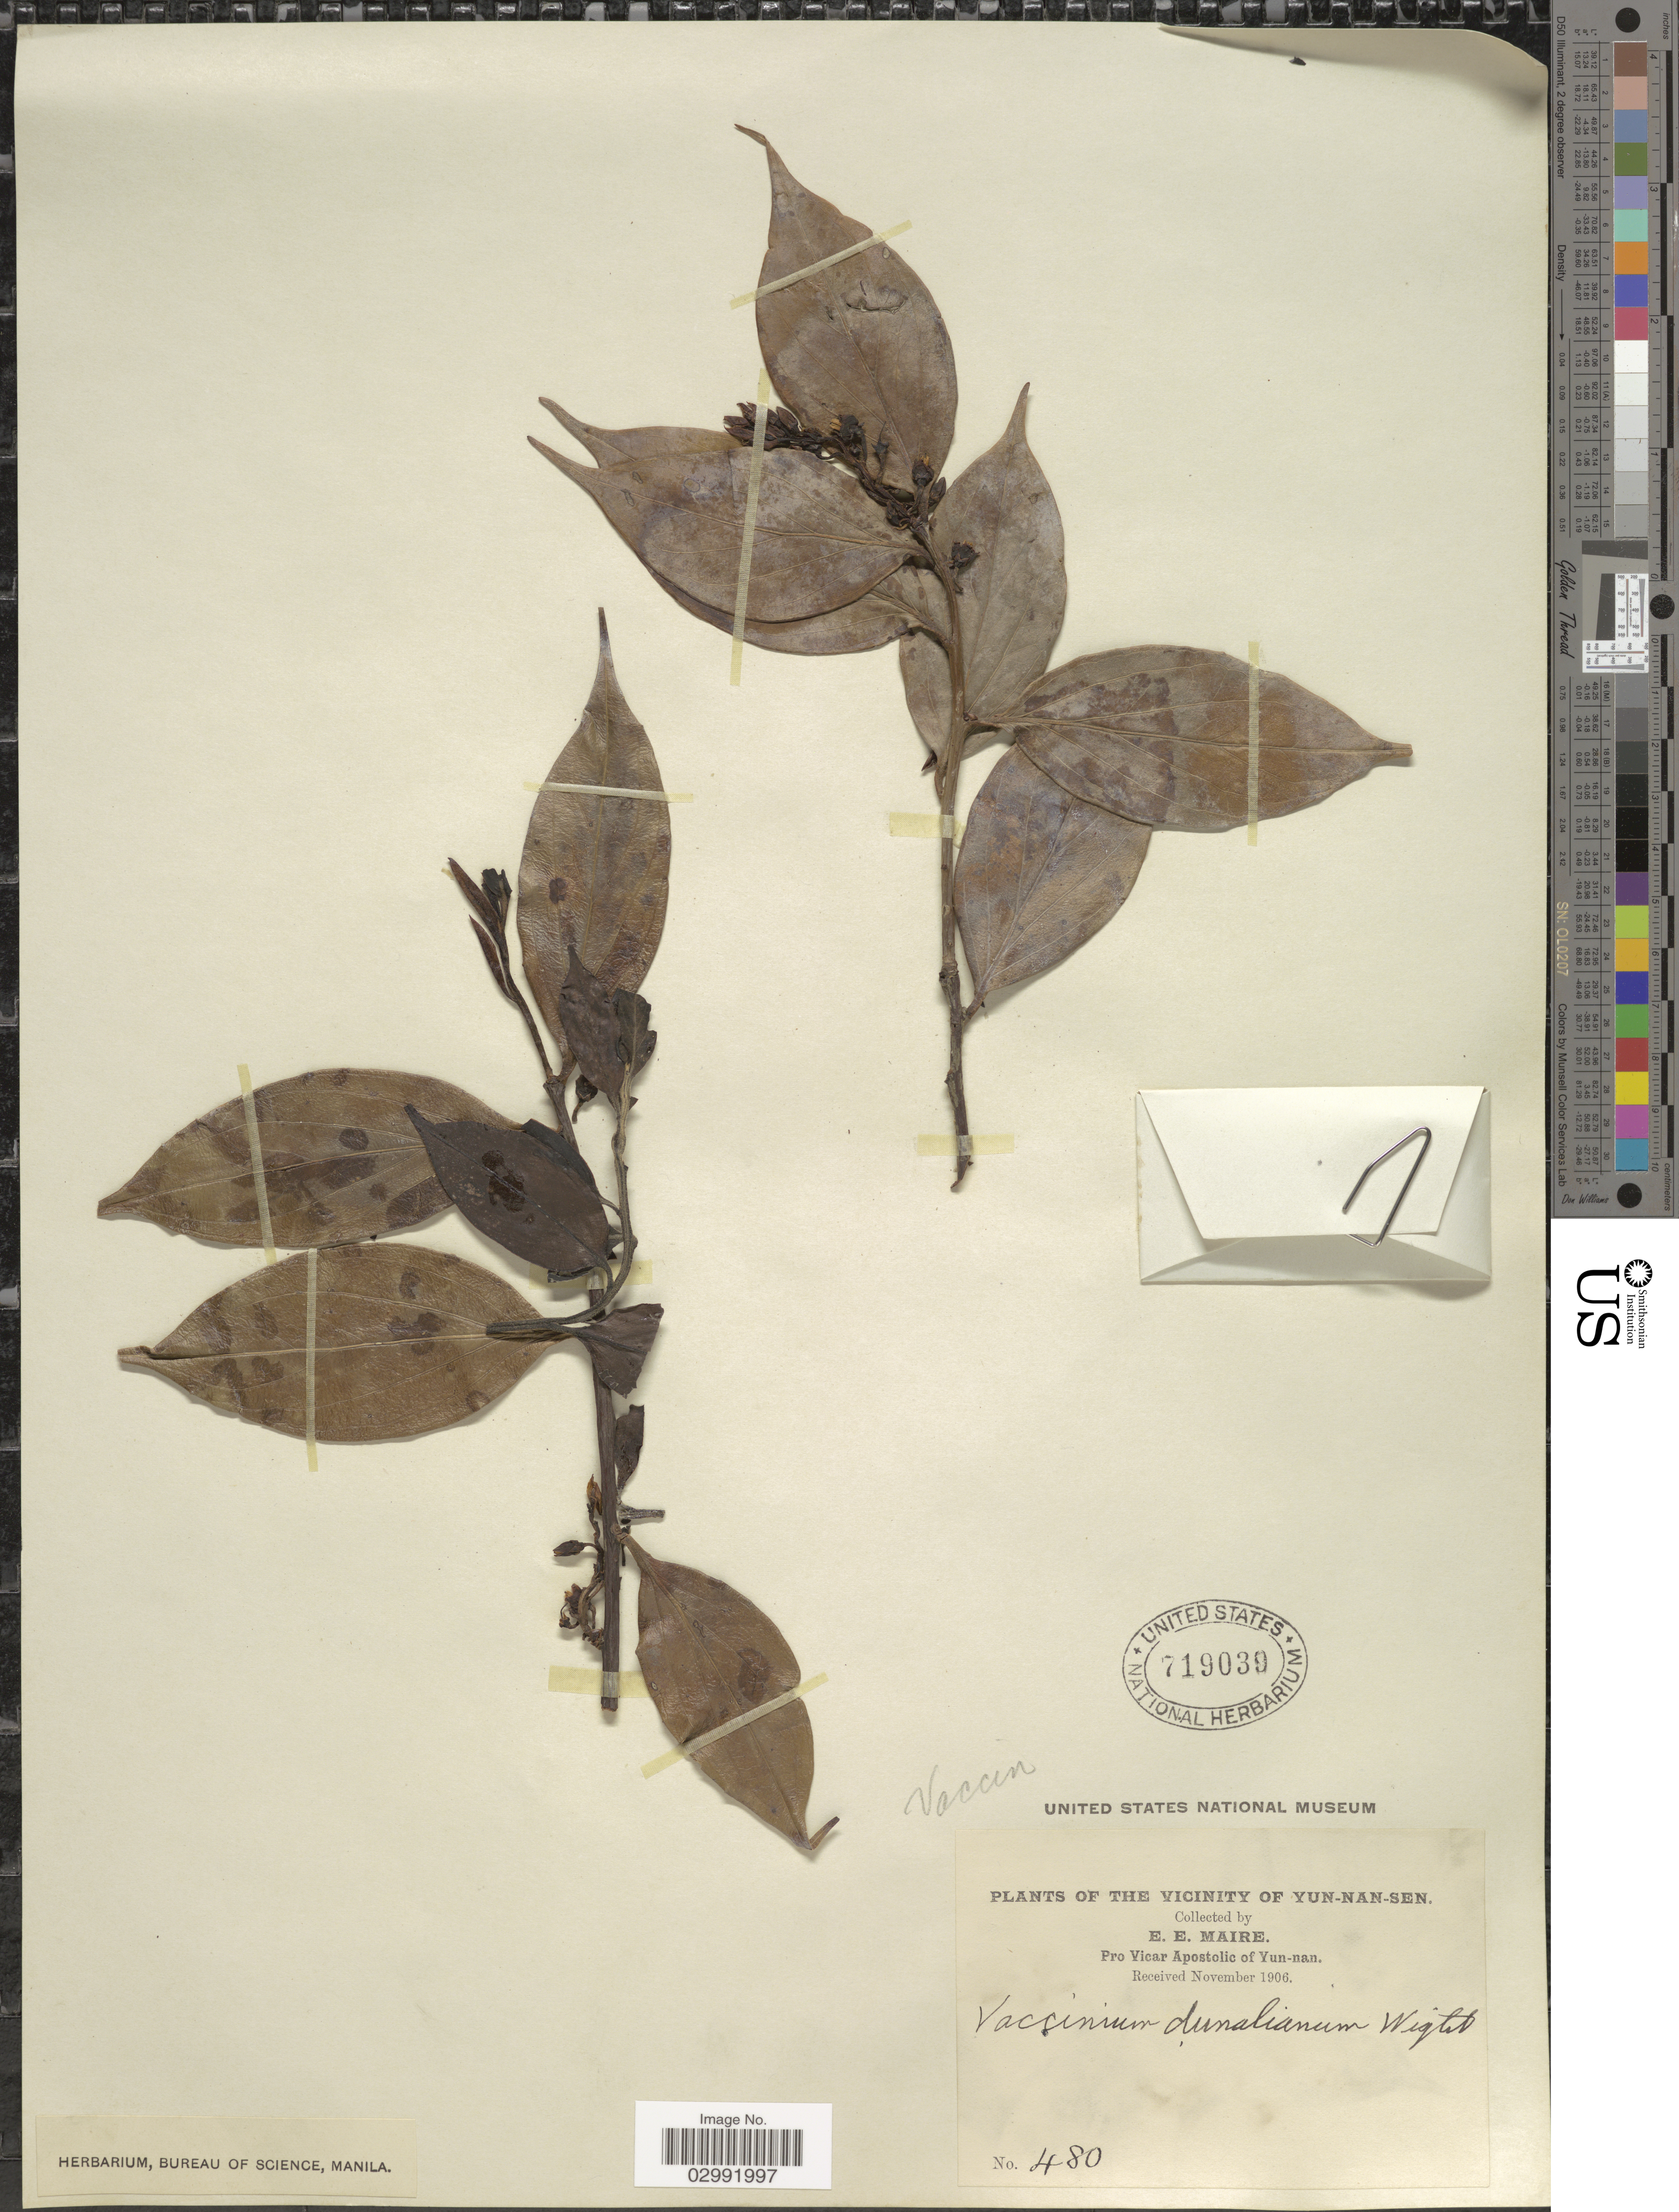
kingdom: Plantae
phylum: Tracheophyta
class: Magnoliopsida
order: Ericales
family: Ericaceae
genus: Vaccinium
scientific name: Vaccinium dunalianum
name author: Wight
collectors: E. E. Maire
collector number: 480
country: China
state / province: Yunnan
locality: Vicinity of Yun-nan-sen.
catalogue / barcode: US 719039